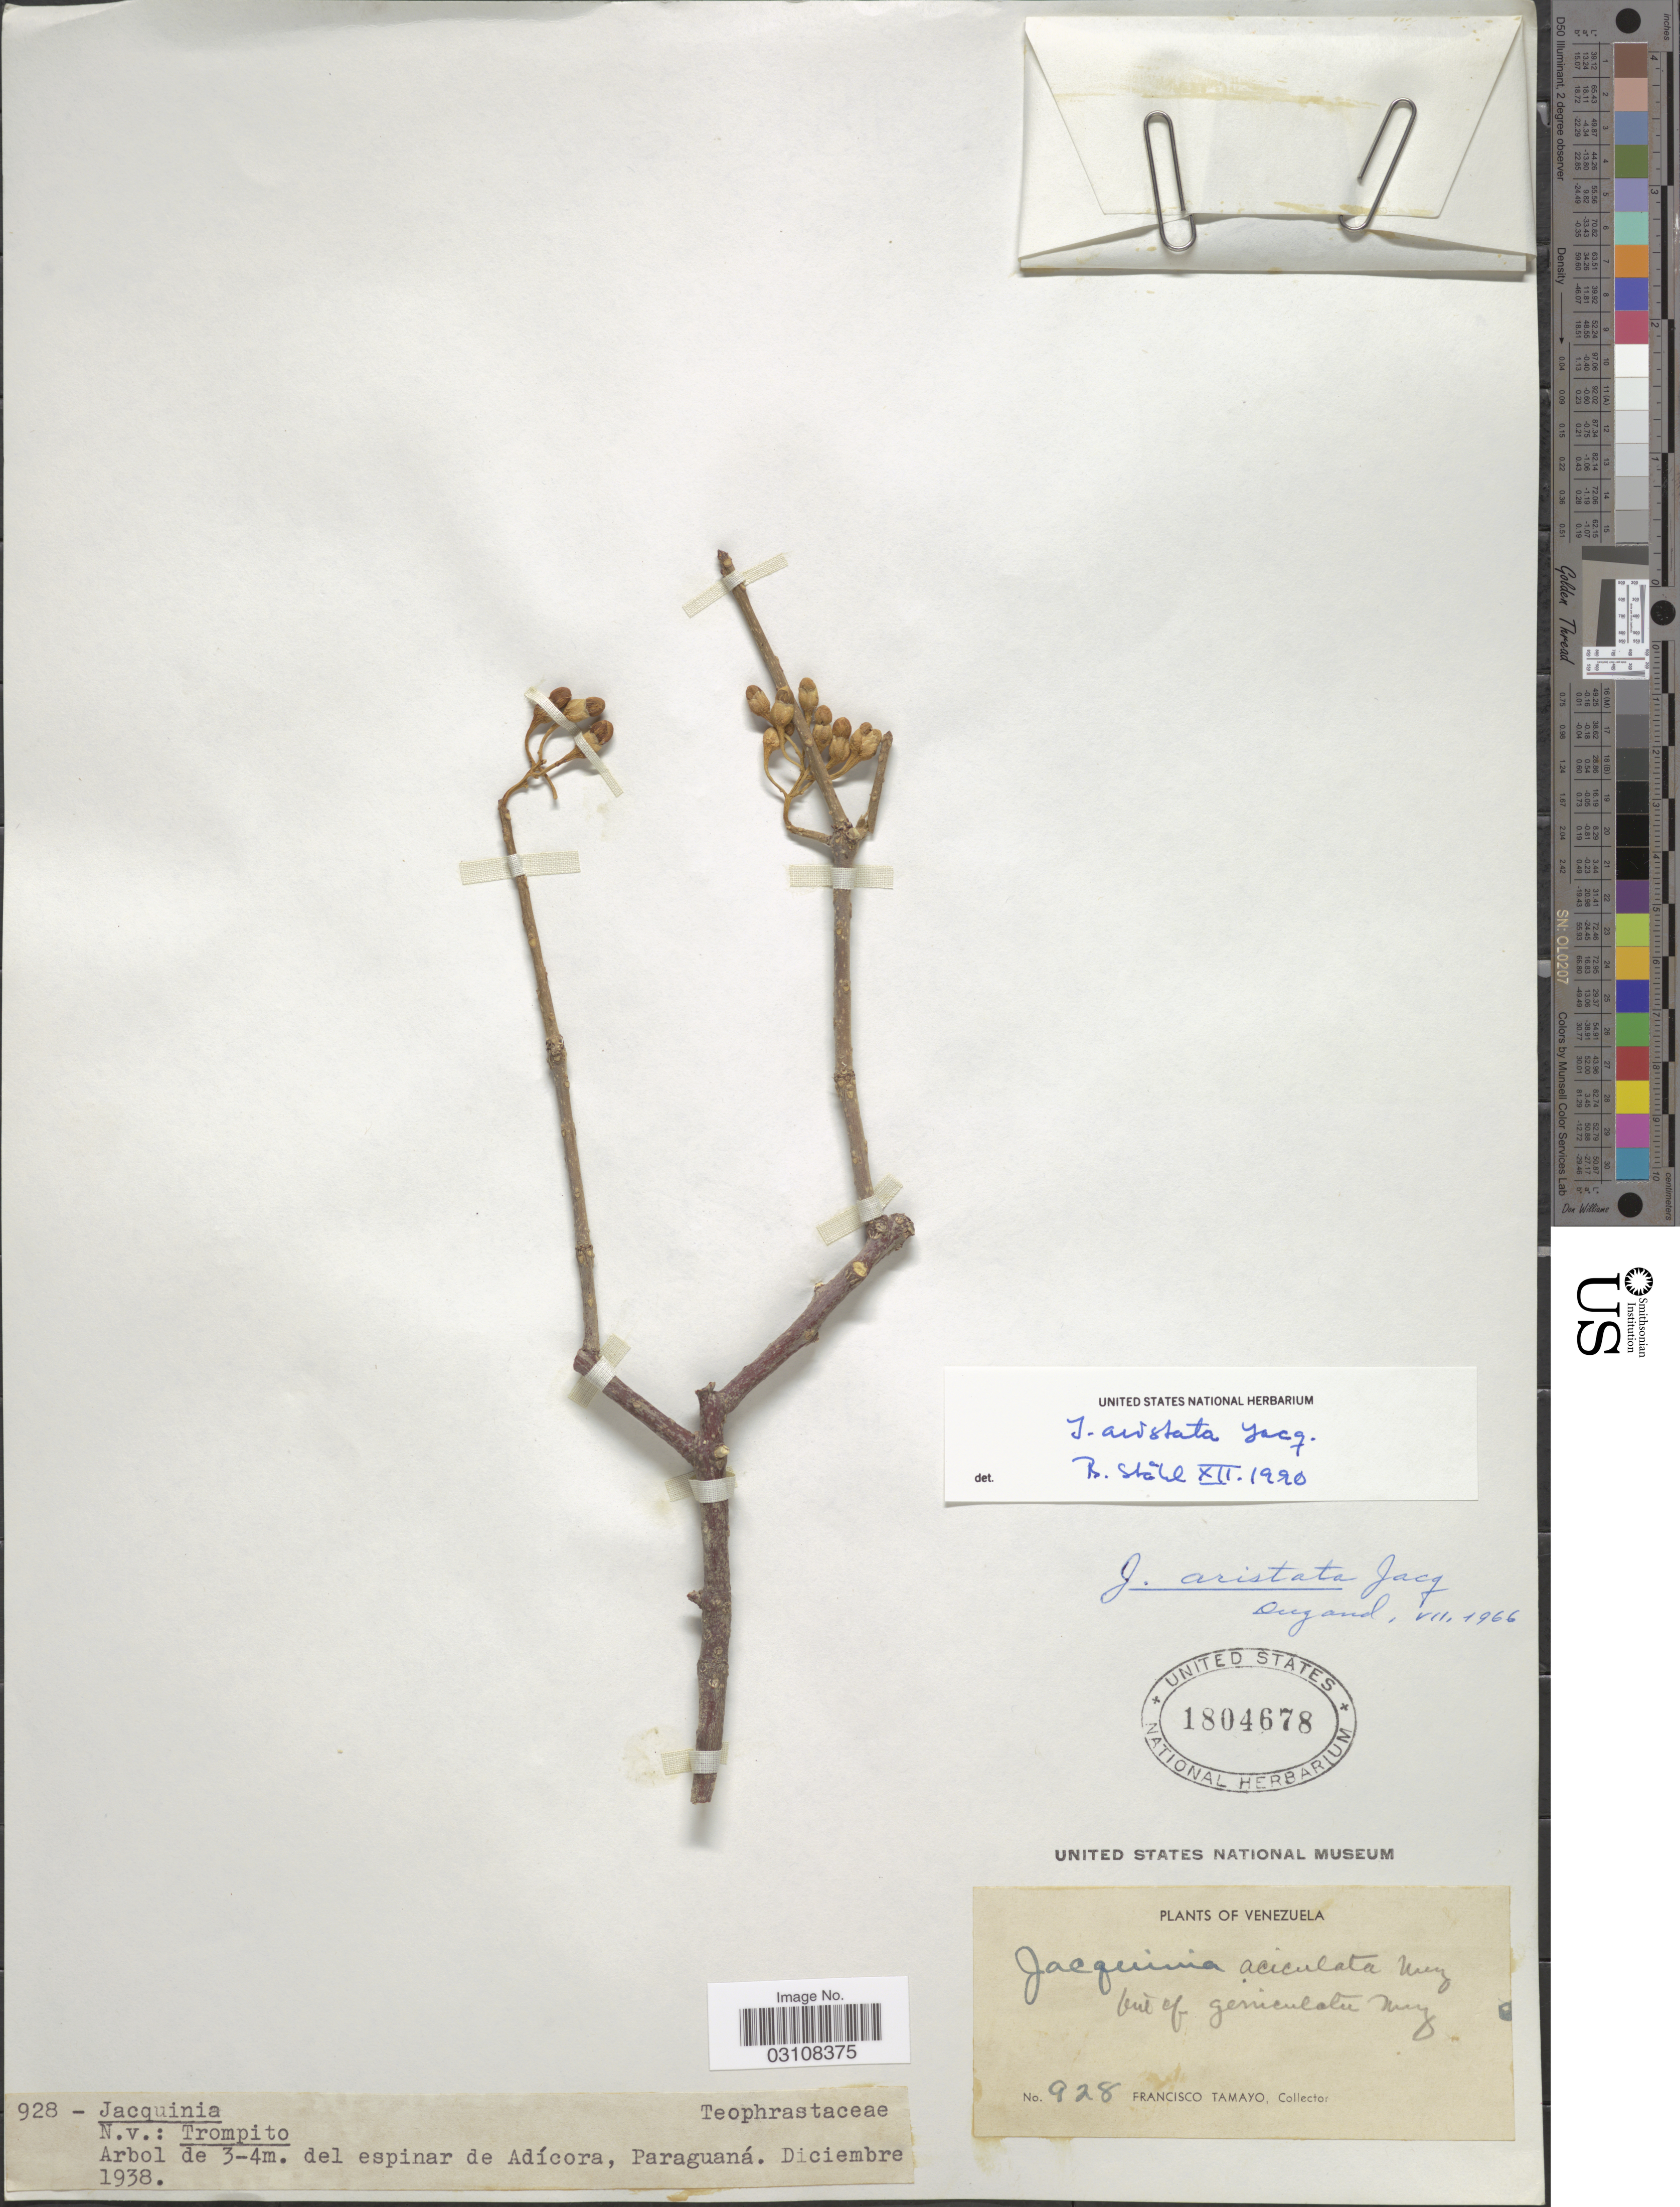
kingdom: Plantae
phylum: Tracheophyta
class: Magnoliopsida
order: Ericales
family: Primulaceae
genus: Bonellia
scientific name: Bonellia frutescens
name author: (Mill.) B. Ståhl & Källersjö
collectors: F. Tamayo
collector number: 928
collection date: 1938-12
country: Venezuela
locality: Arbol de 3-4m. del espinar de Adícora, Paraguaná.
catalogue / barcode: US 1804678